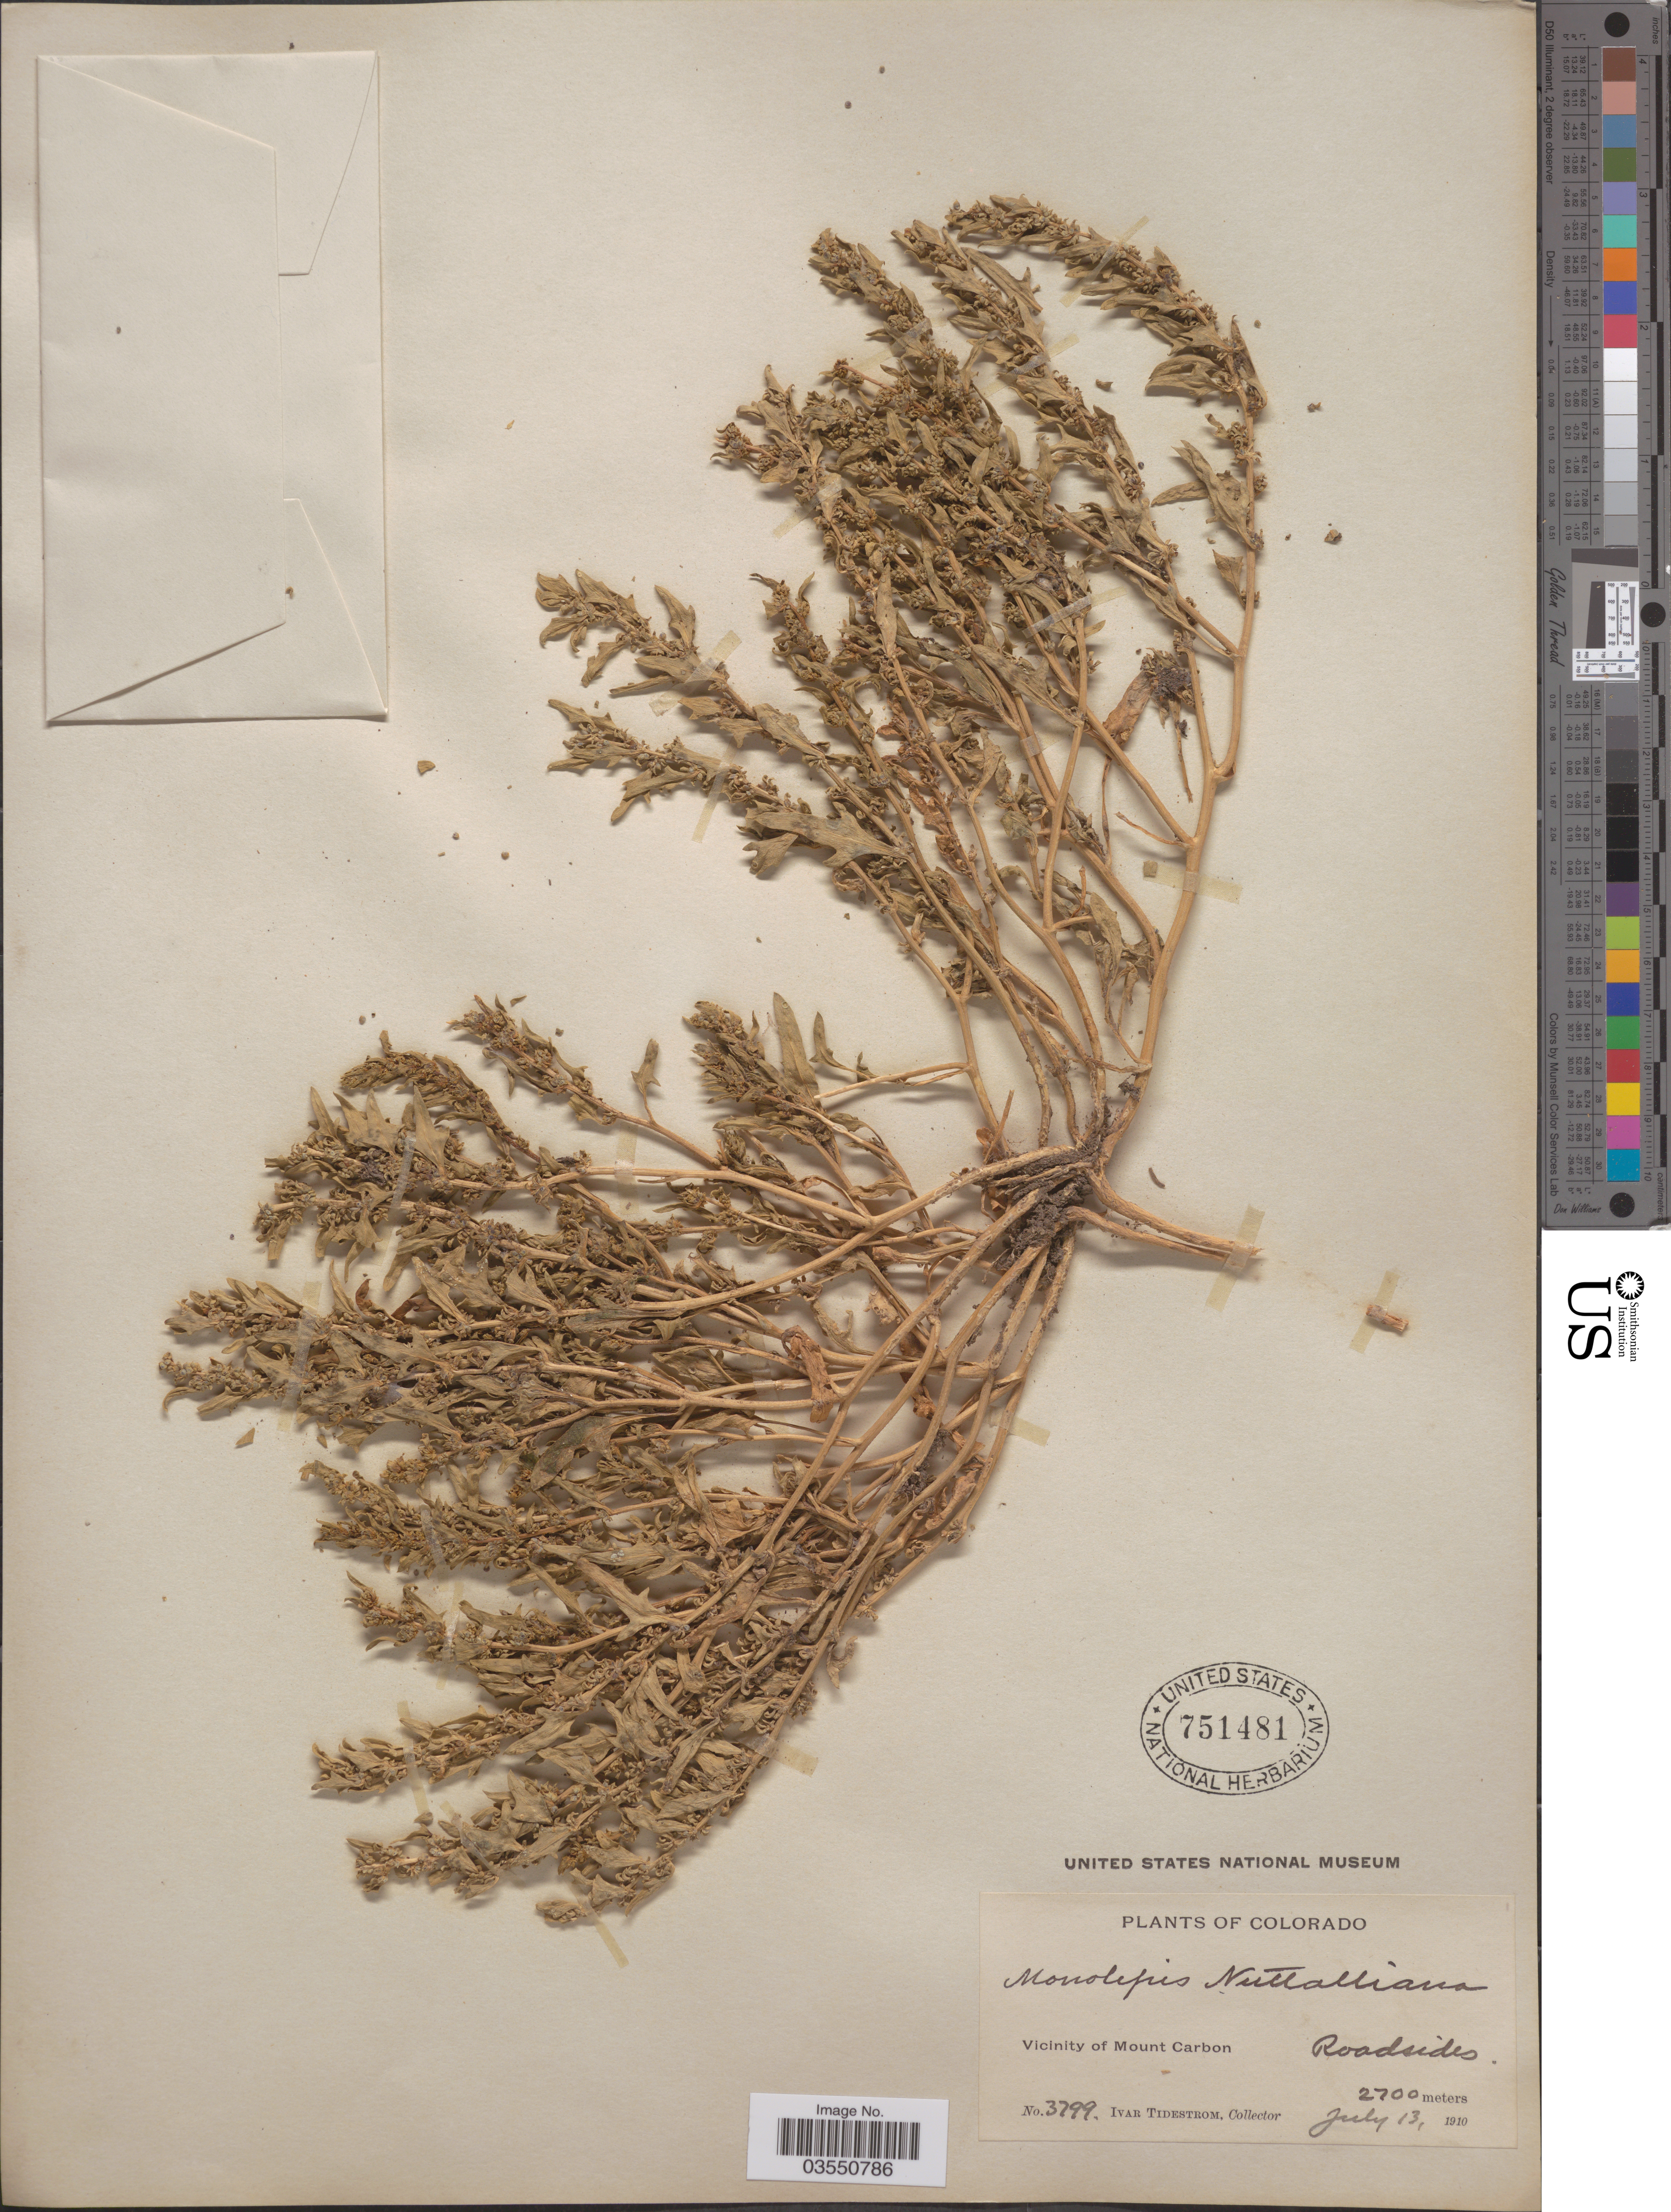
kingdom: Plantae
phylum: Tracheophyta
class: Magnoliopsida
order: Caryophyllales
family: Amaranthaceae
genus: Blitum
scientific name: Blitum nuttallianum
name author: Schult.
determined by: U.S. National Herbarium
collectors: I. F. Tidestrom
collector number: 3799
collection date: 1910-07-13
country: United States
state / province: Colorado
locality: Vicinity of Mount Carbon. Roadsides.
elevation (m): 2700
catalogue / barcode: US 751481